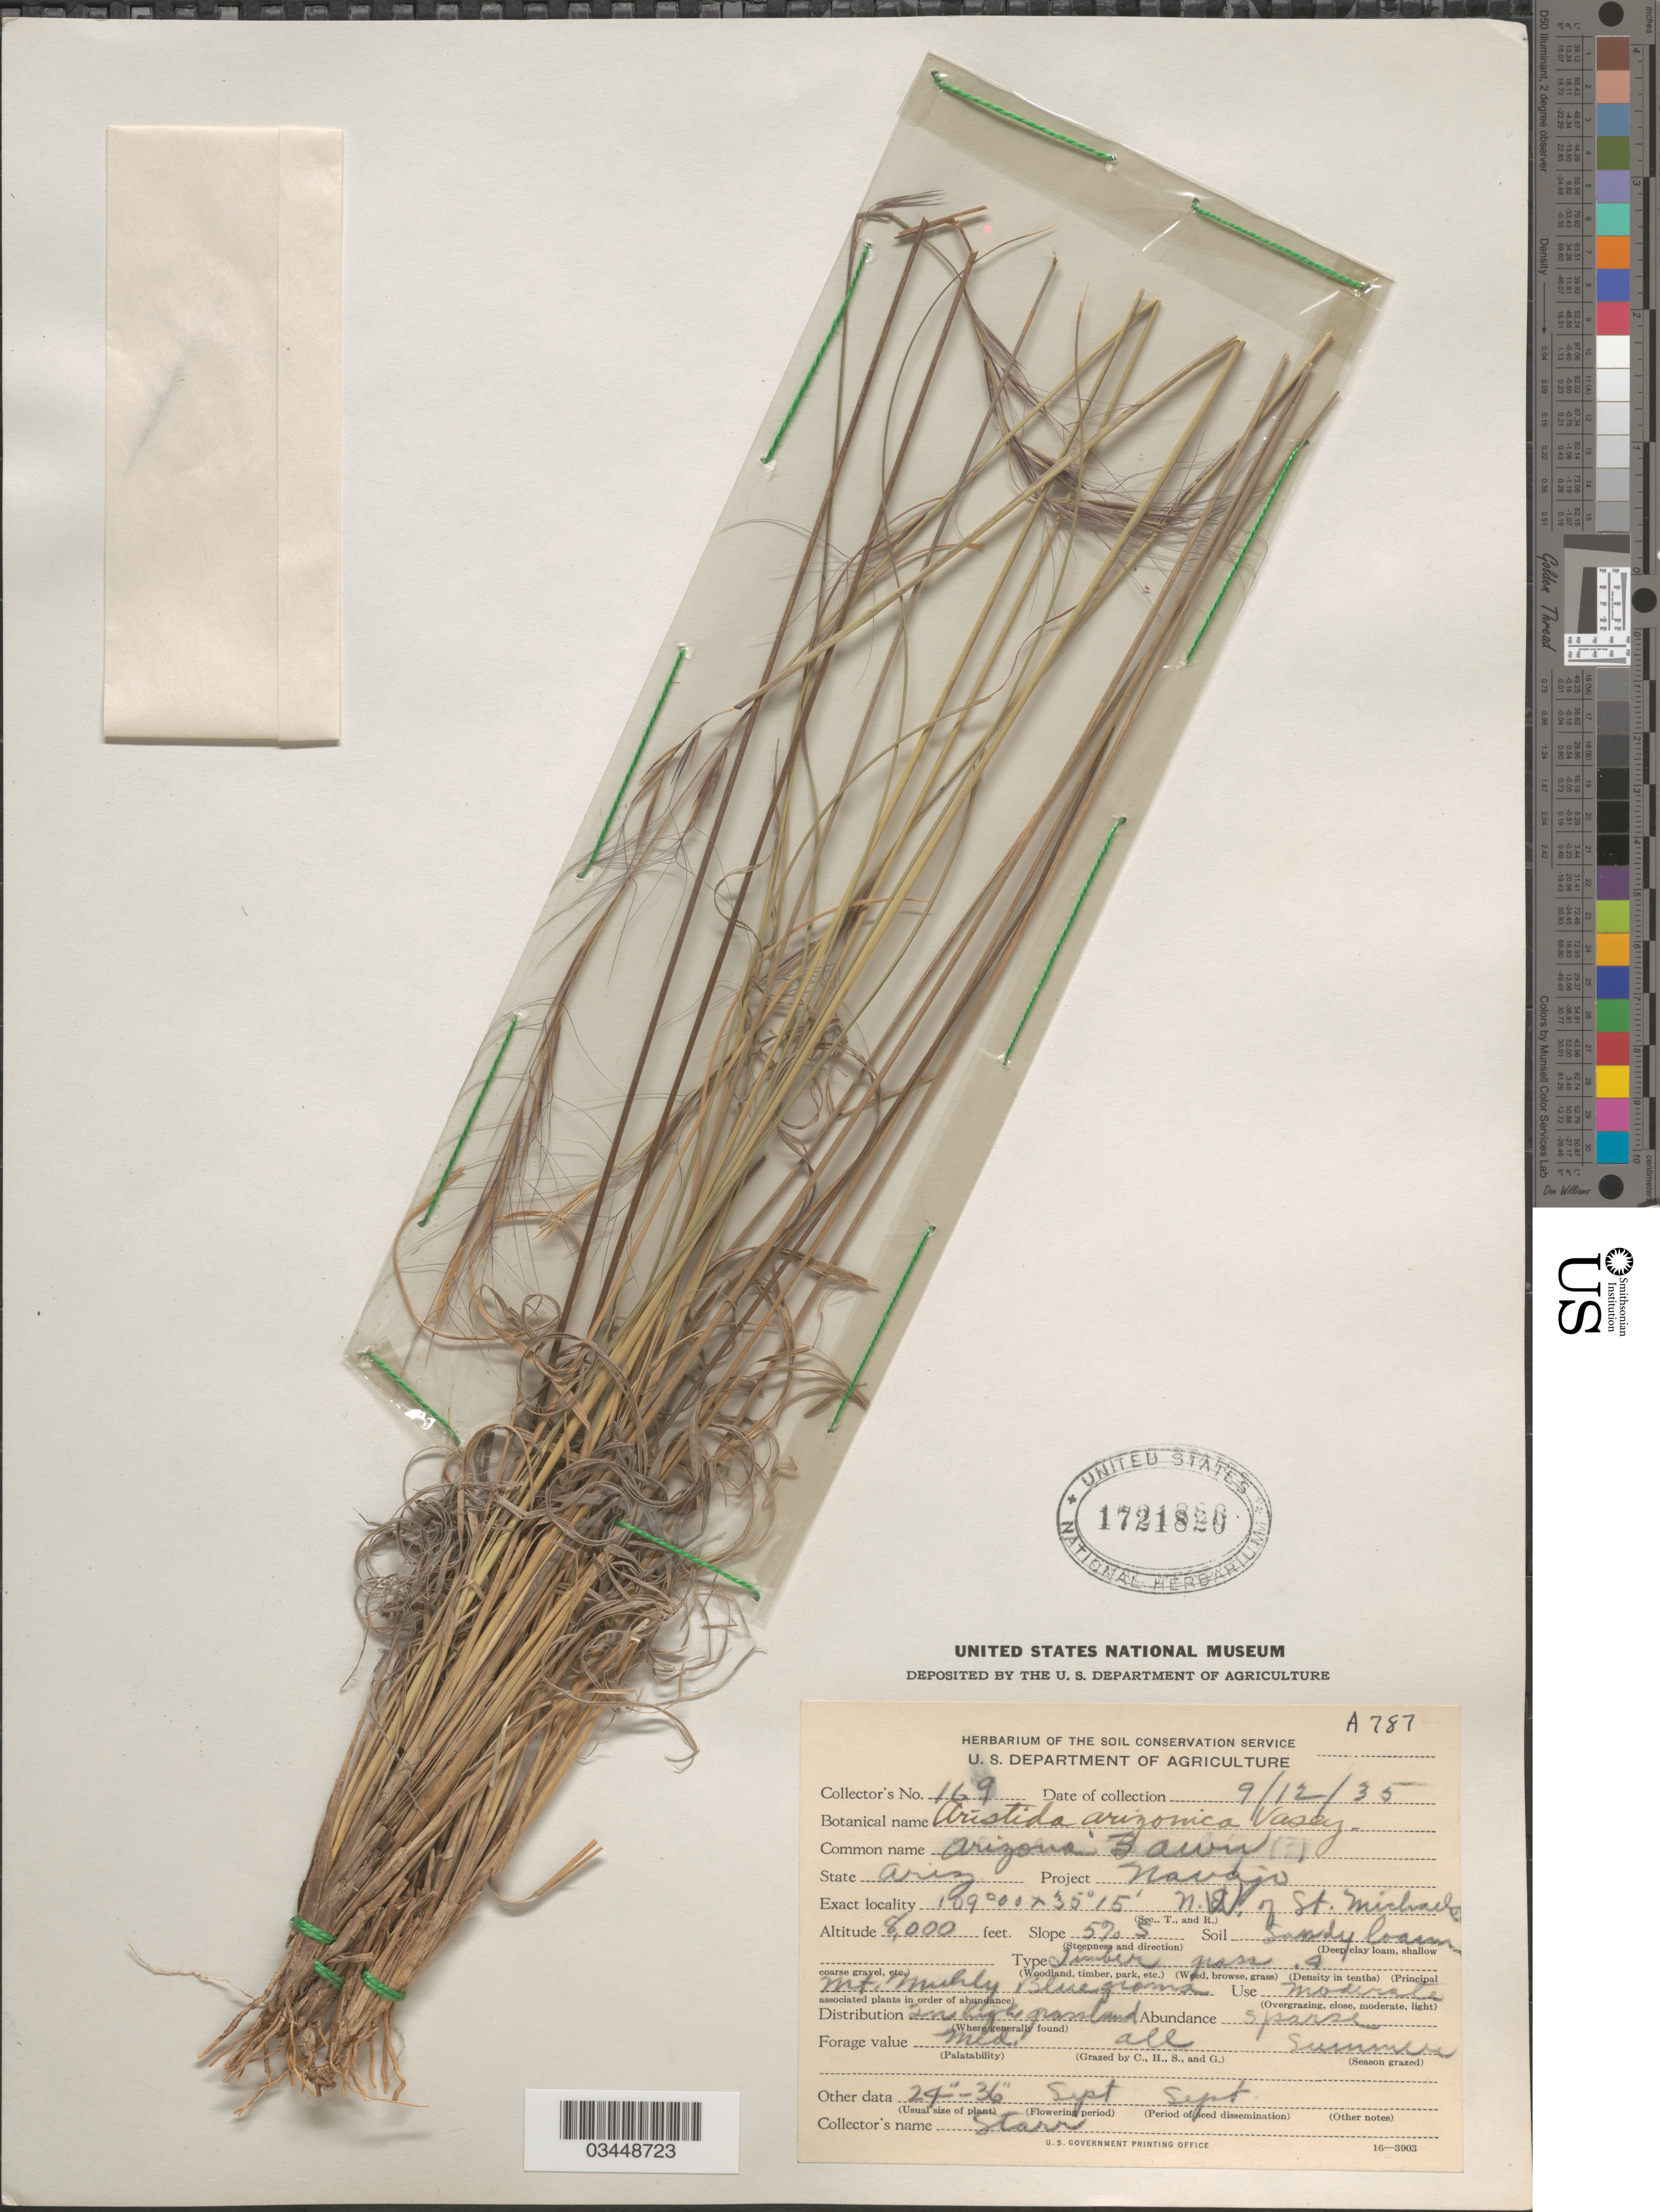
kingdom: Plantae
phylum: Tracheophyta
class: Liliopsida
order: Poales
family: Poaceae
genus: Aristida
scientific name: Aristida arizonica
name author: Vasey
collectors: Starr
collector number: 169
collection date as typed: Transcribed d/m/y: 12/9/35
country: United States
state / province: Arizona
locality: Project Navajo. N. E. of St. Michado.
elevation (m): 2438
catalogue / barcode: US 1721820